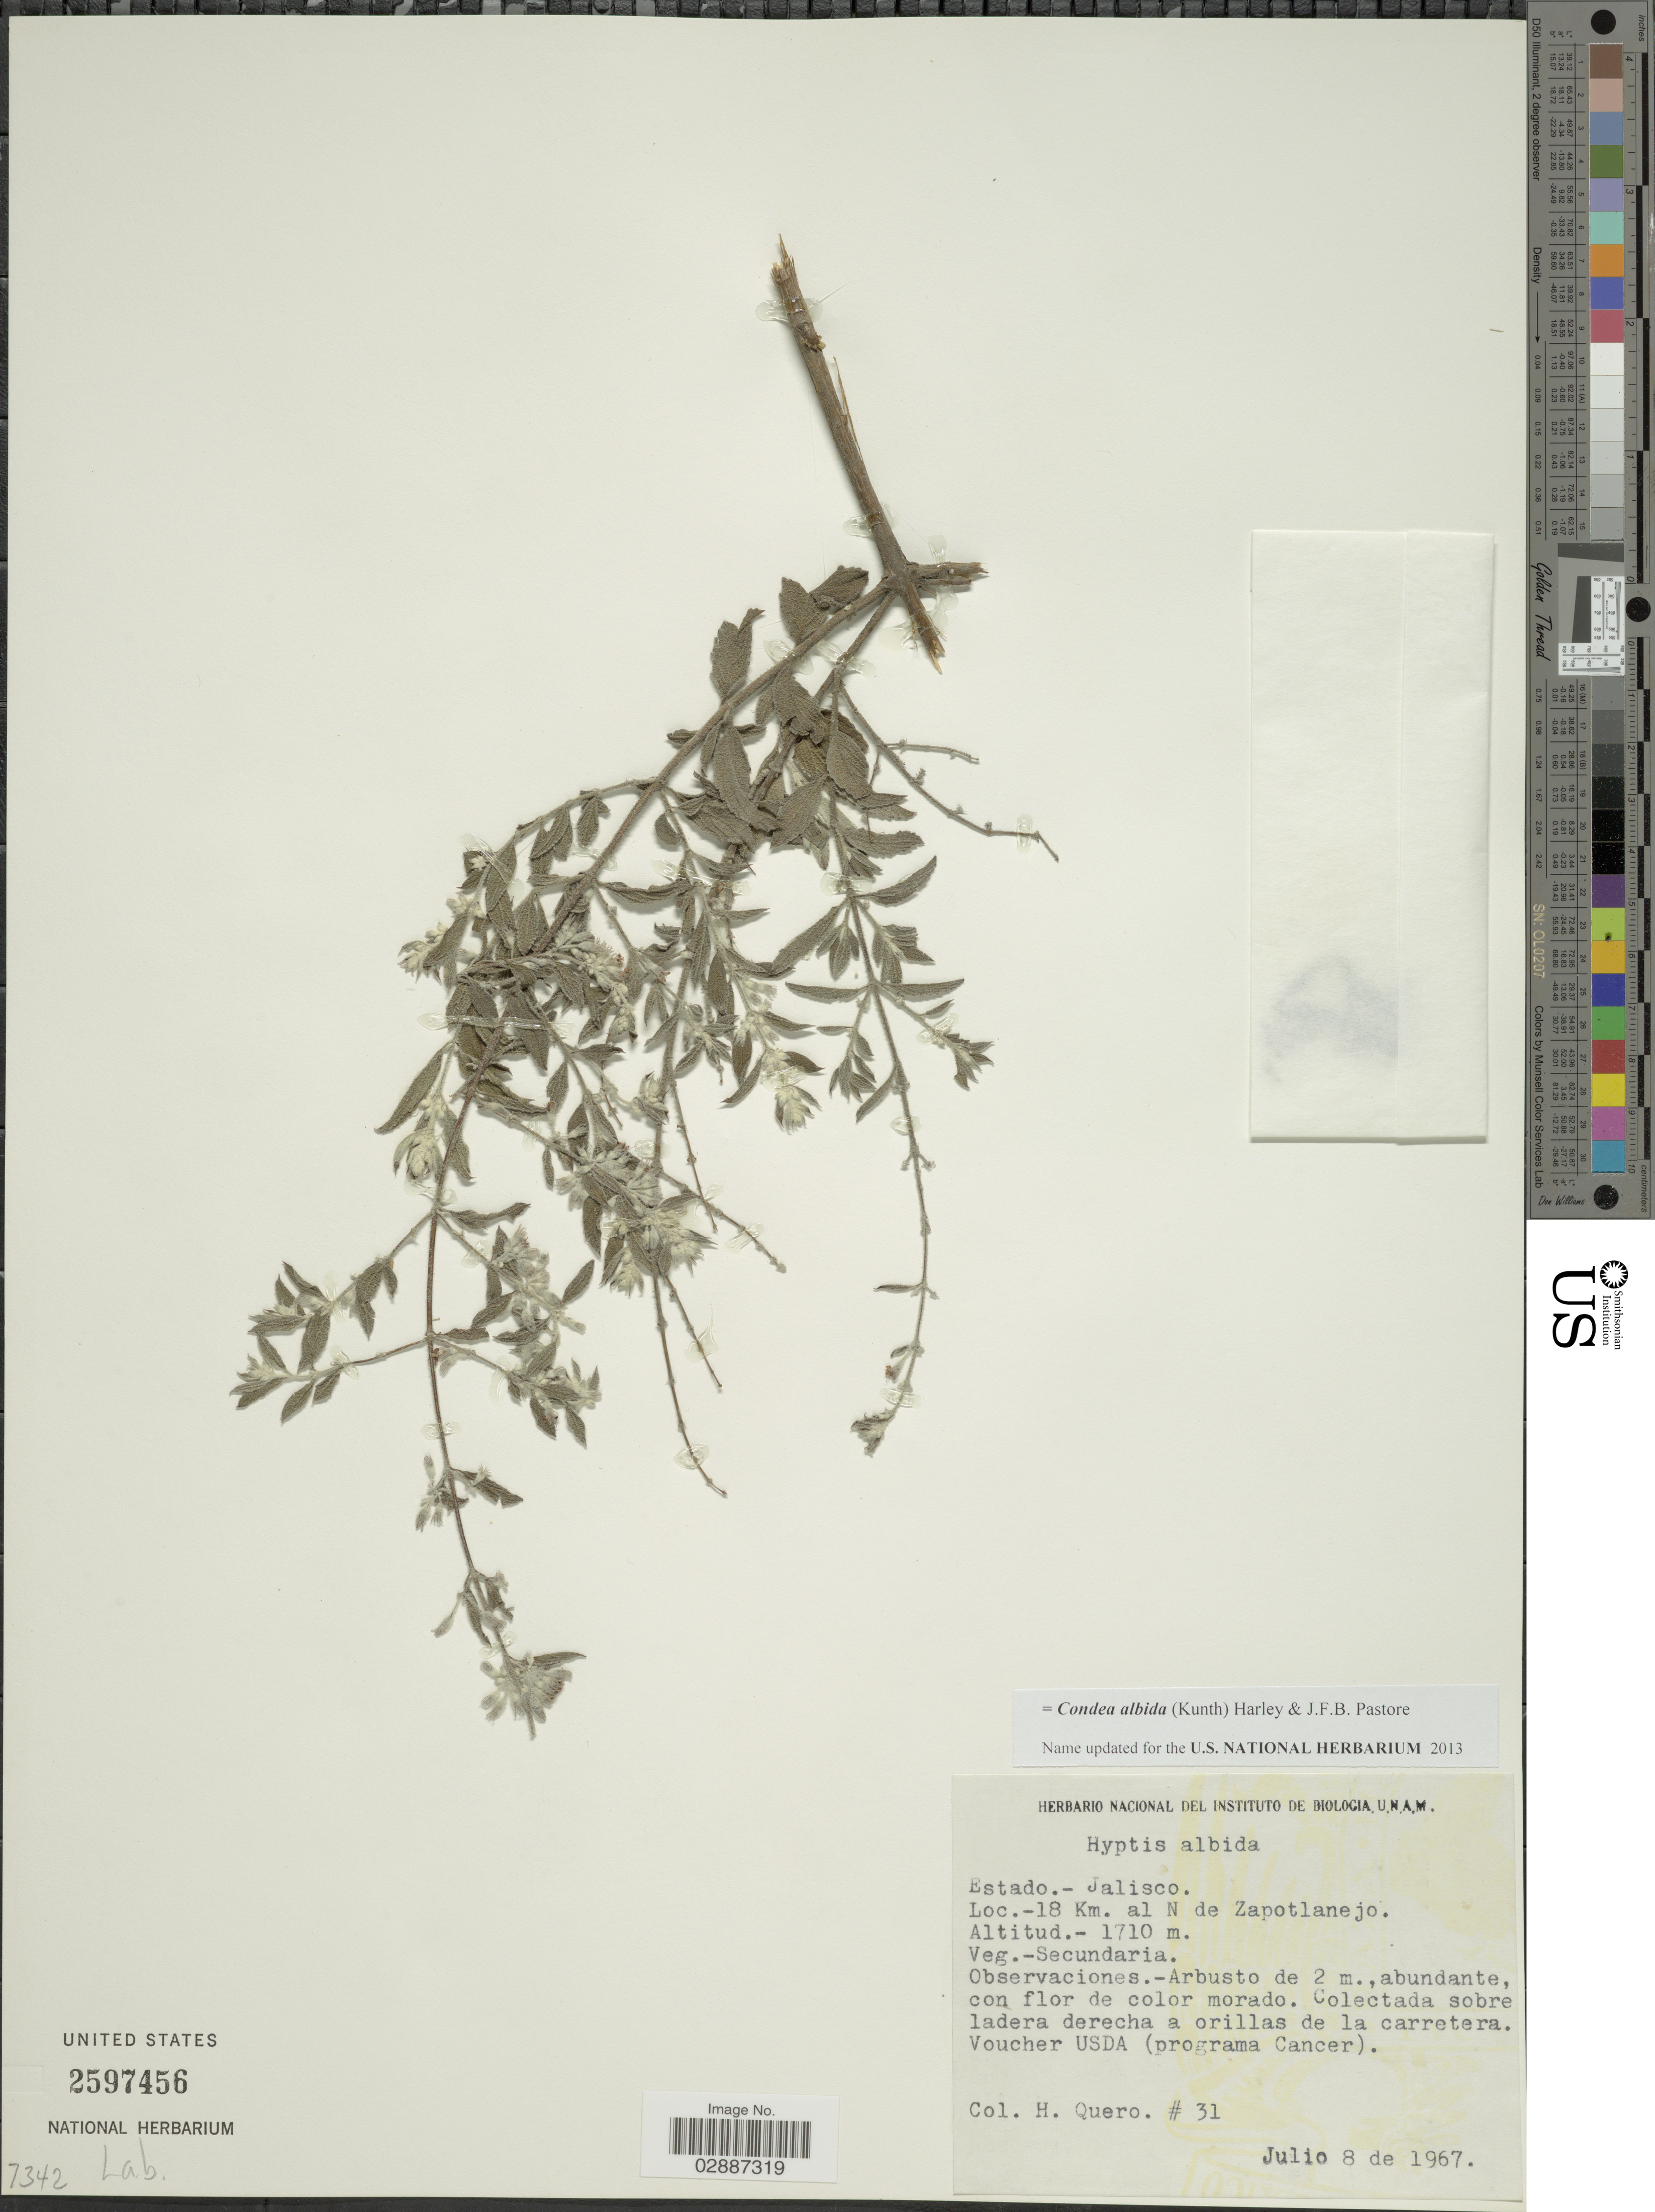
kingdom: Plantae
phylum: Tracheophyta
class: Magnoliopsida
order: Lamiales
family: Lamiaceae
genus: Condea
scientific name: Condea albida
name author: (Kunth) Harley & J.F.B. Pastore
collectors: H. Quero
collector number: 31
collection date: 1967-07-08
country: Mexico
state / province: Jalisco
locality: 18 Km. al N de Zapotlanejo.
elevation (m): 1710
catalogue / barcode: US 2597456